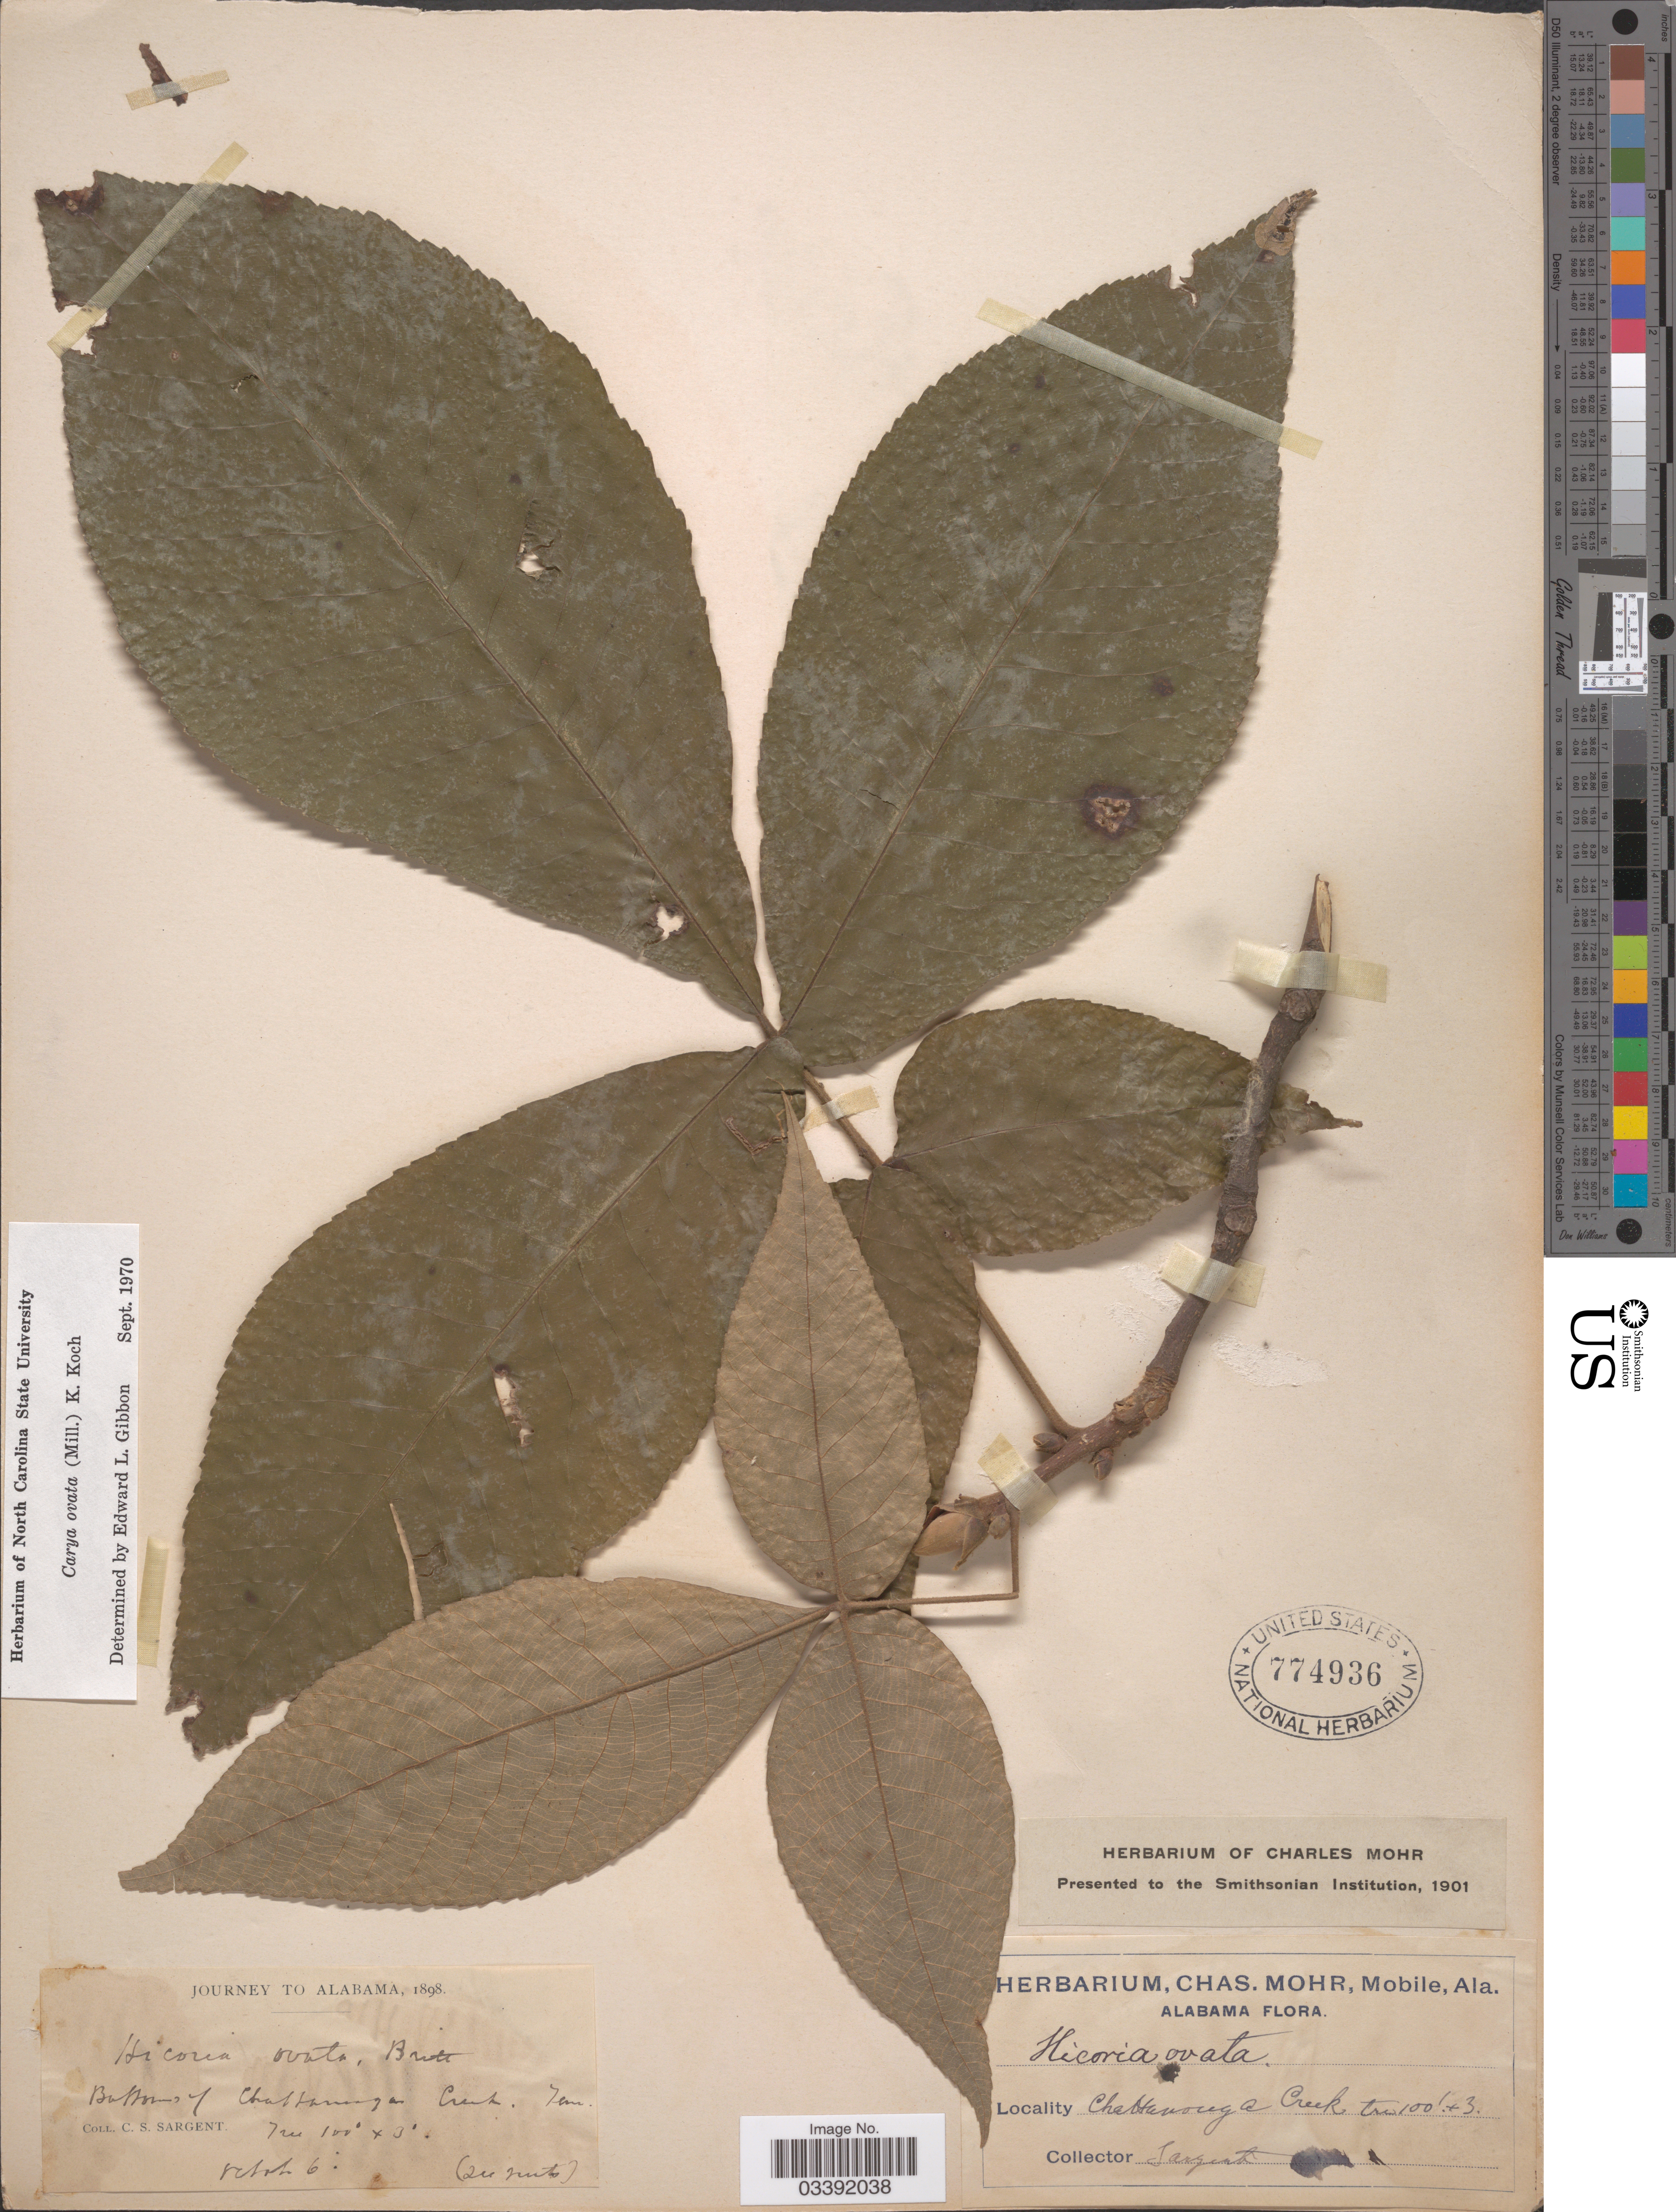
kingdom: Plantae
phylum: Tracheophyta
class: Magnoliopsida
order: Fagales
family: Juglandaceae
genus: Carya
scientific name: Carya ovata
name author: (Mill.) K. Koch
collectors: C. S. Sargent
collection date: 1898-10-06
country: United States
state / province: Alabama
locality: Bottom of Chatanauga Creek.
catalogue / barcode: US 774936